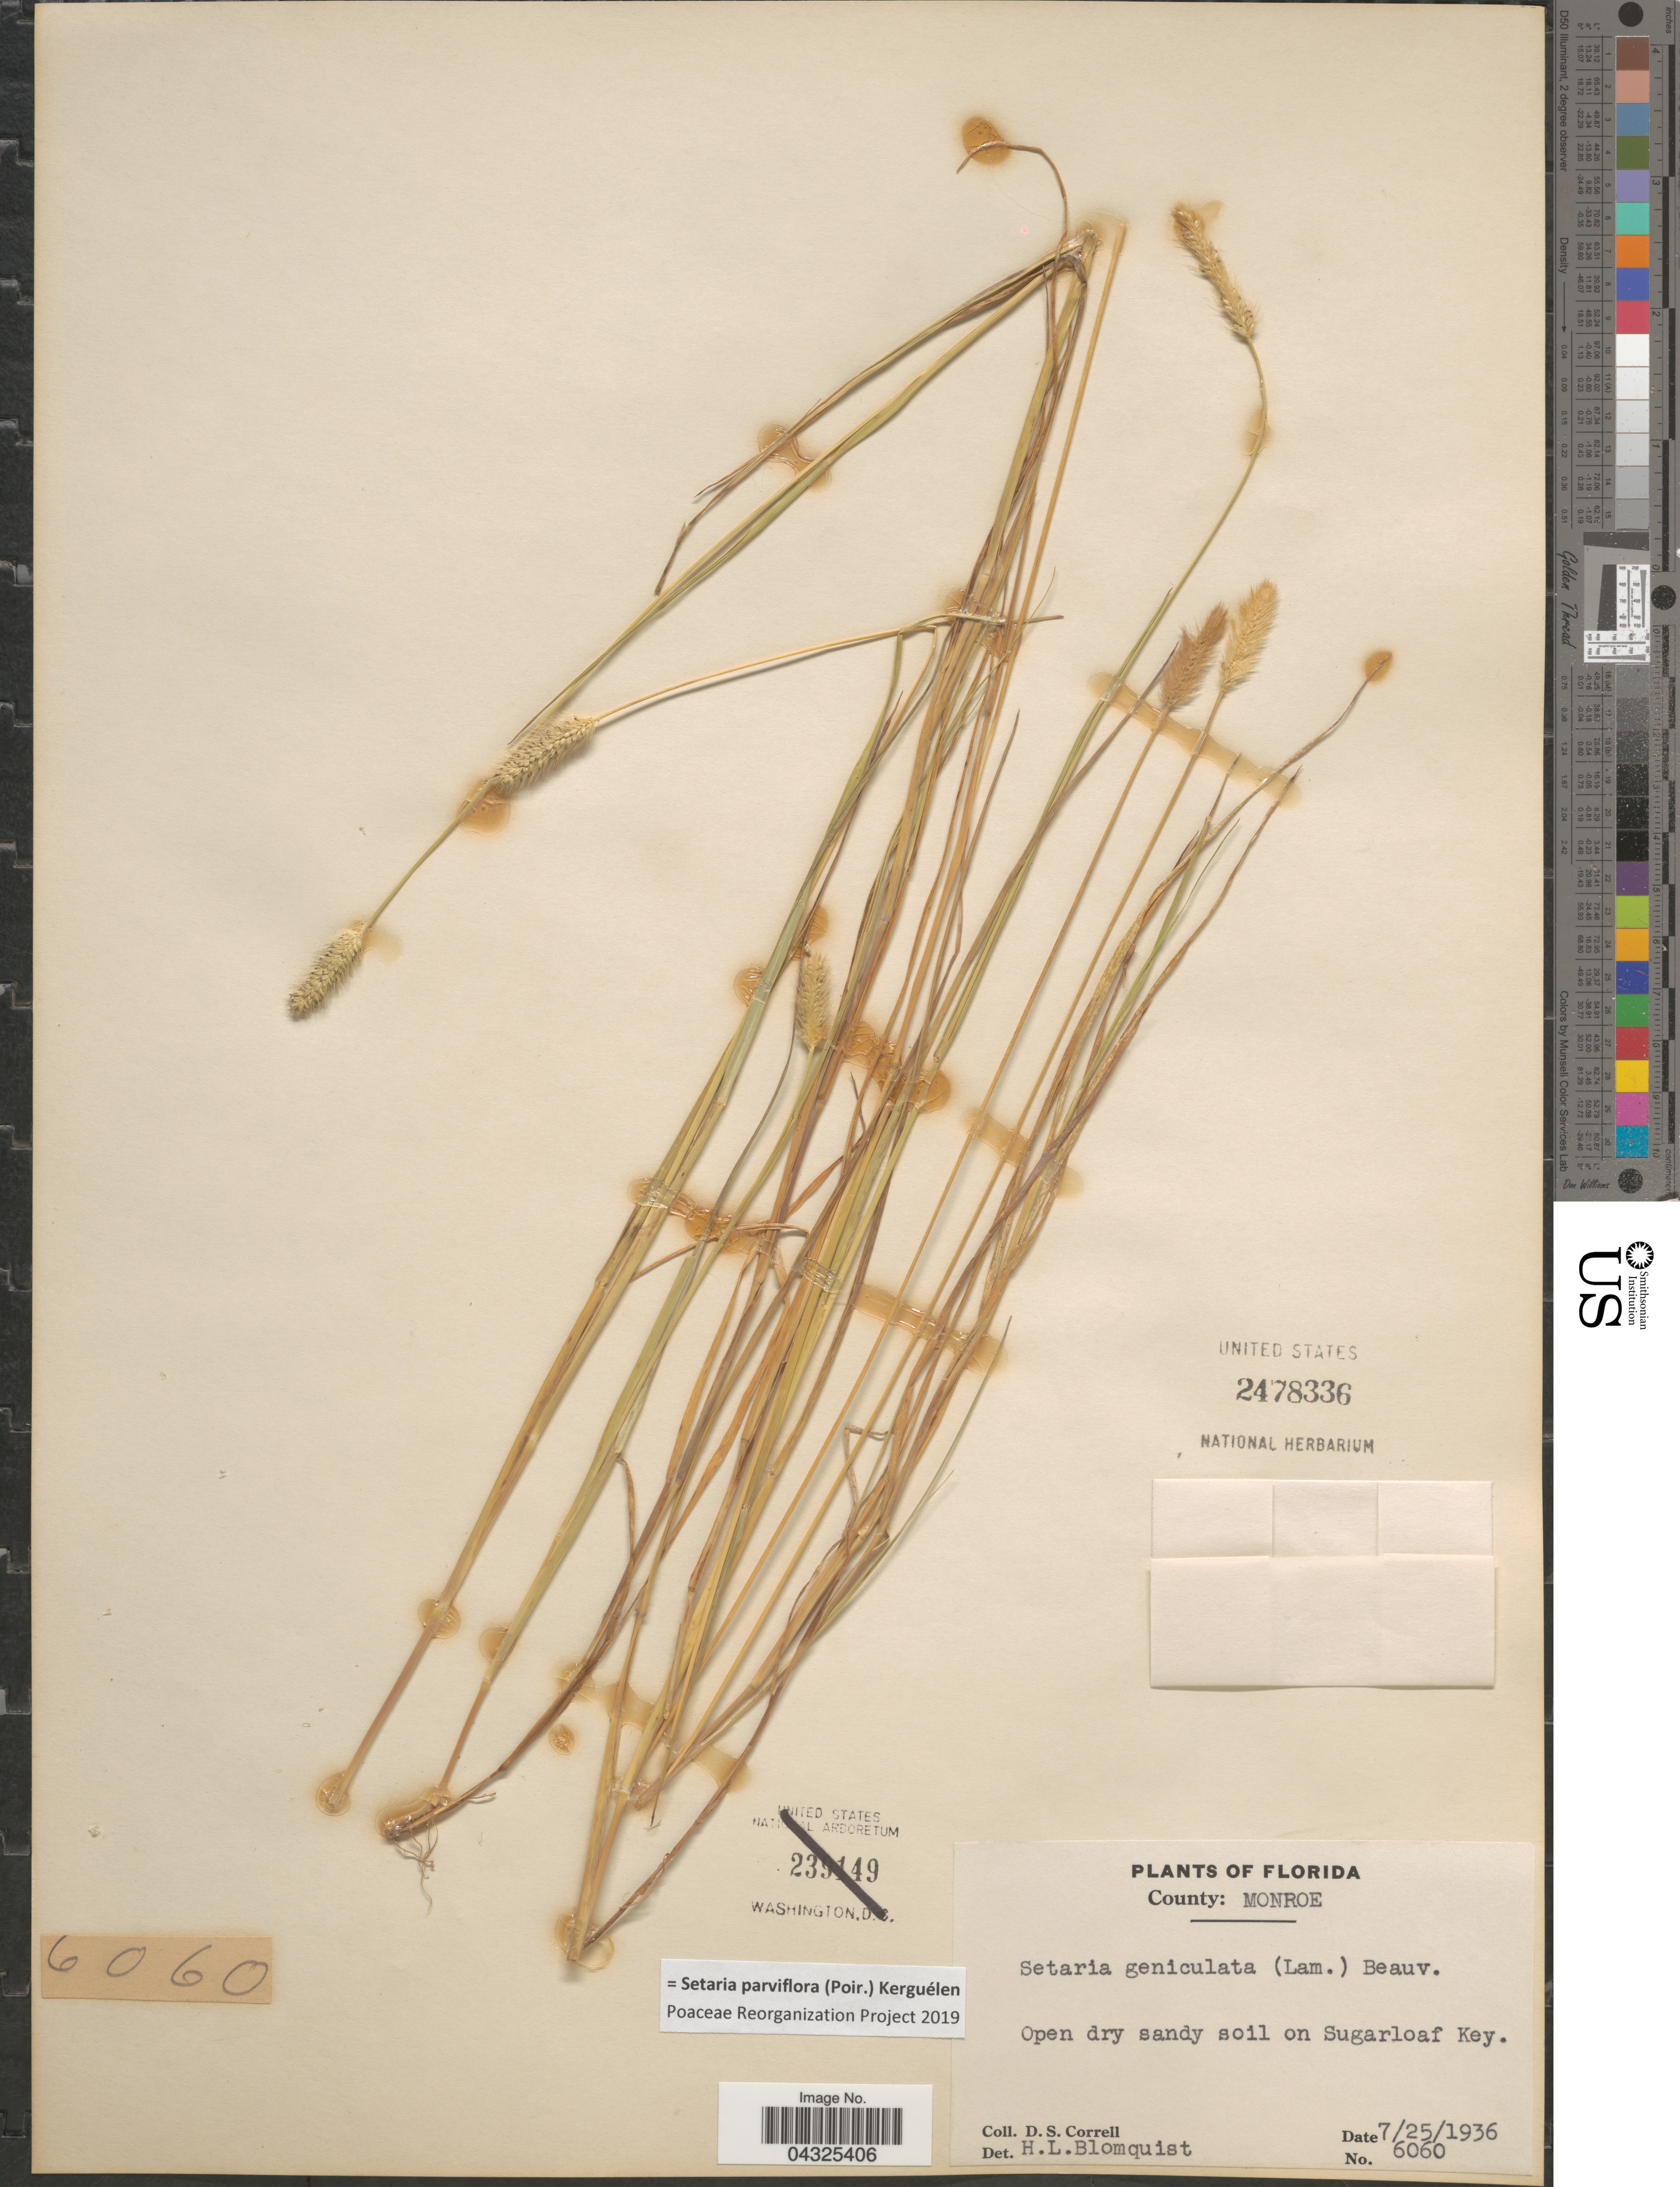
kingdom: Plantae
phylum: Tracheophyta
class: Liliopsida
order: Poales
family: Poaceae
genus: Setaria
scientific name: Setaria parviflora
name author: (Poir.) Kerguélen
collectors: D. S. Correll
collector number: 6060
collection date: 1936-07-25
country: United States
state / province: Florida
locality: County: Monroe. On Sugarloaf Key.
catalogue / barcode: US 2478336